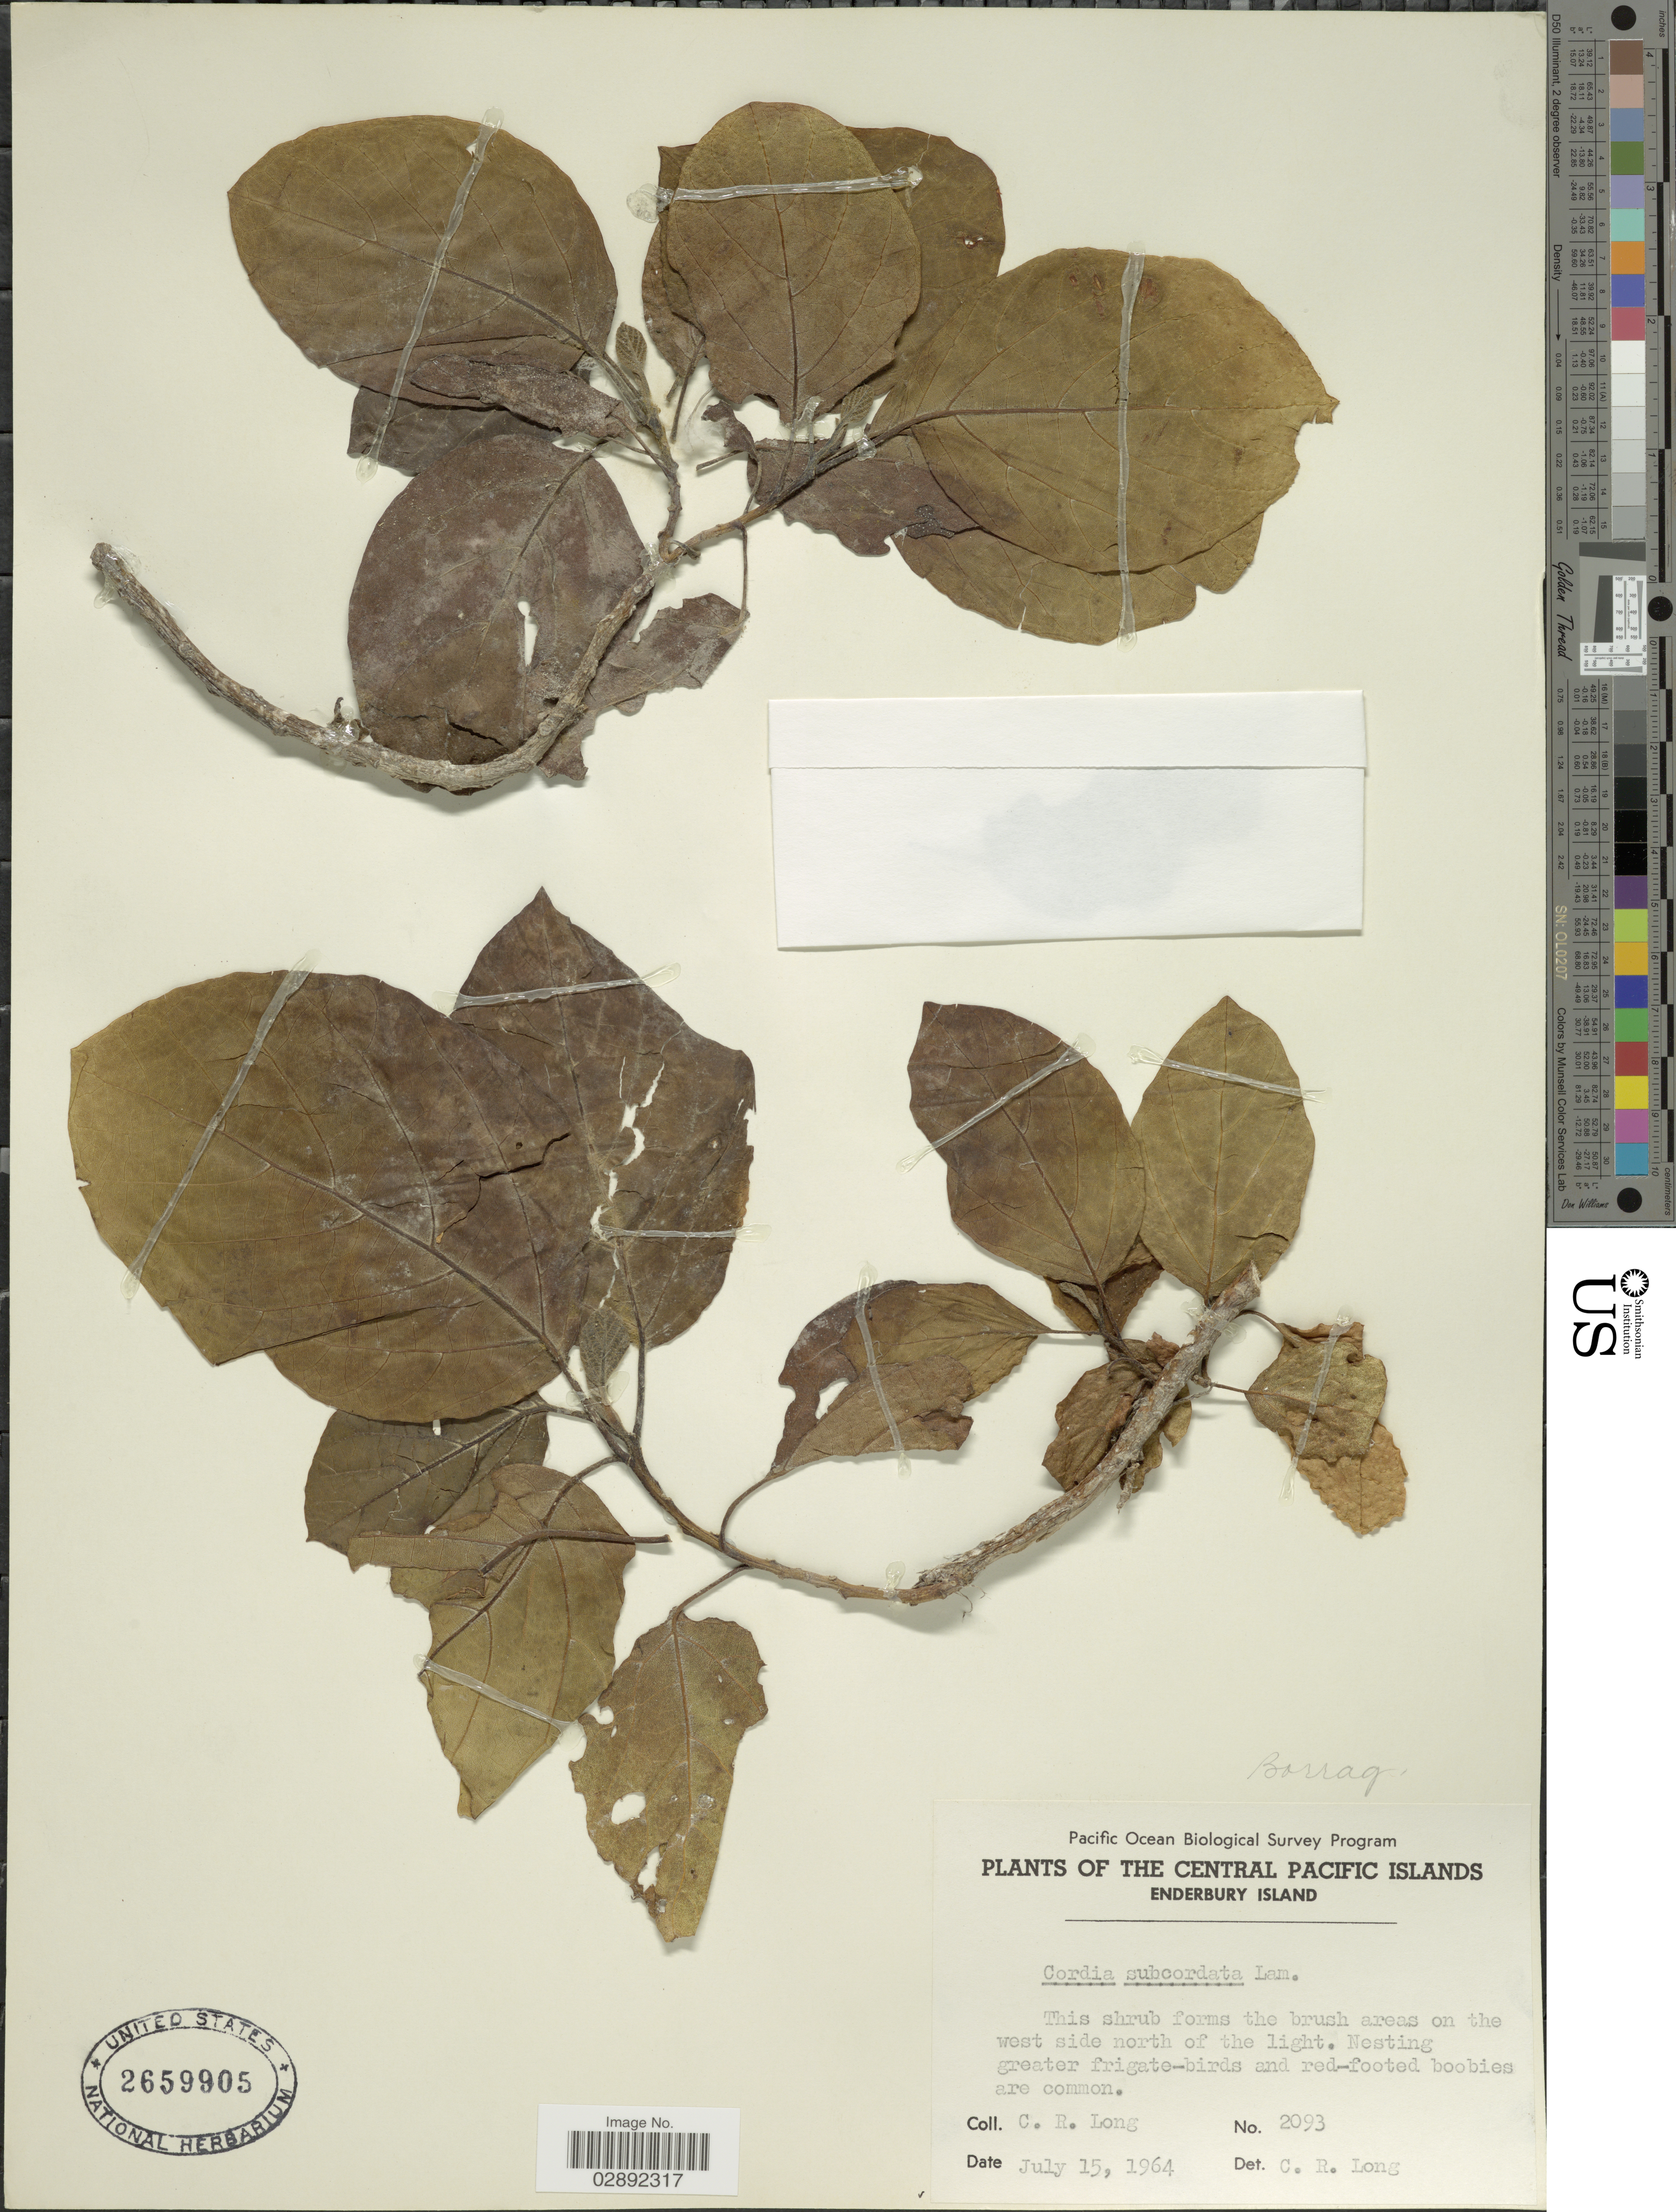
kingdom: Plantae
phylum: Tracheophyta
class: Magnoliopsida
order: Boraginales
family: Cordiaceae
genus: Cordia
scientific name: Cordia subcordata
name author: Lam.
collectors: C. R. Long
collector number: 2093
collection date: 1964-07-15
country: Kiribati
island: Enderbury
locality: Central Pacific Islands. Enderbury Island. On the west side north of the light.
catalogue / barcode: US 2659905